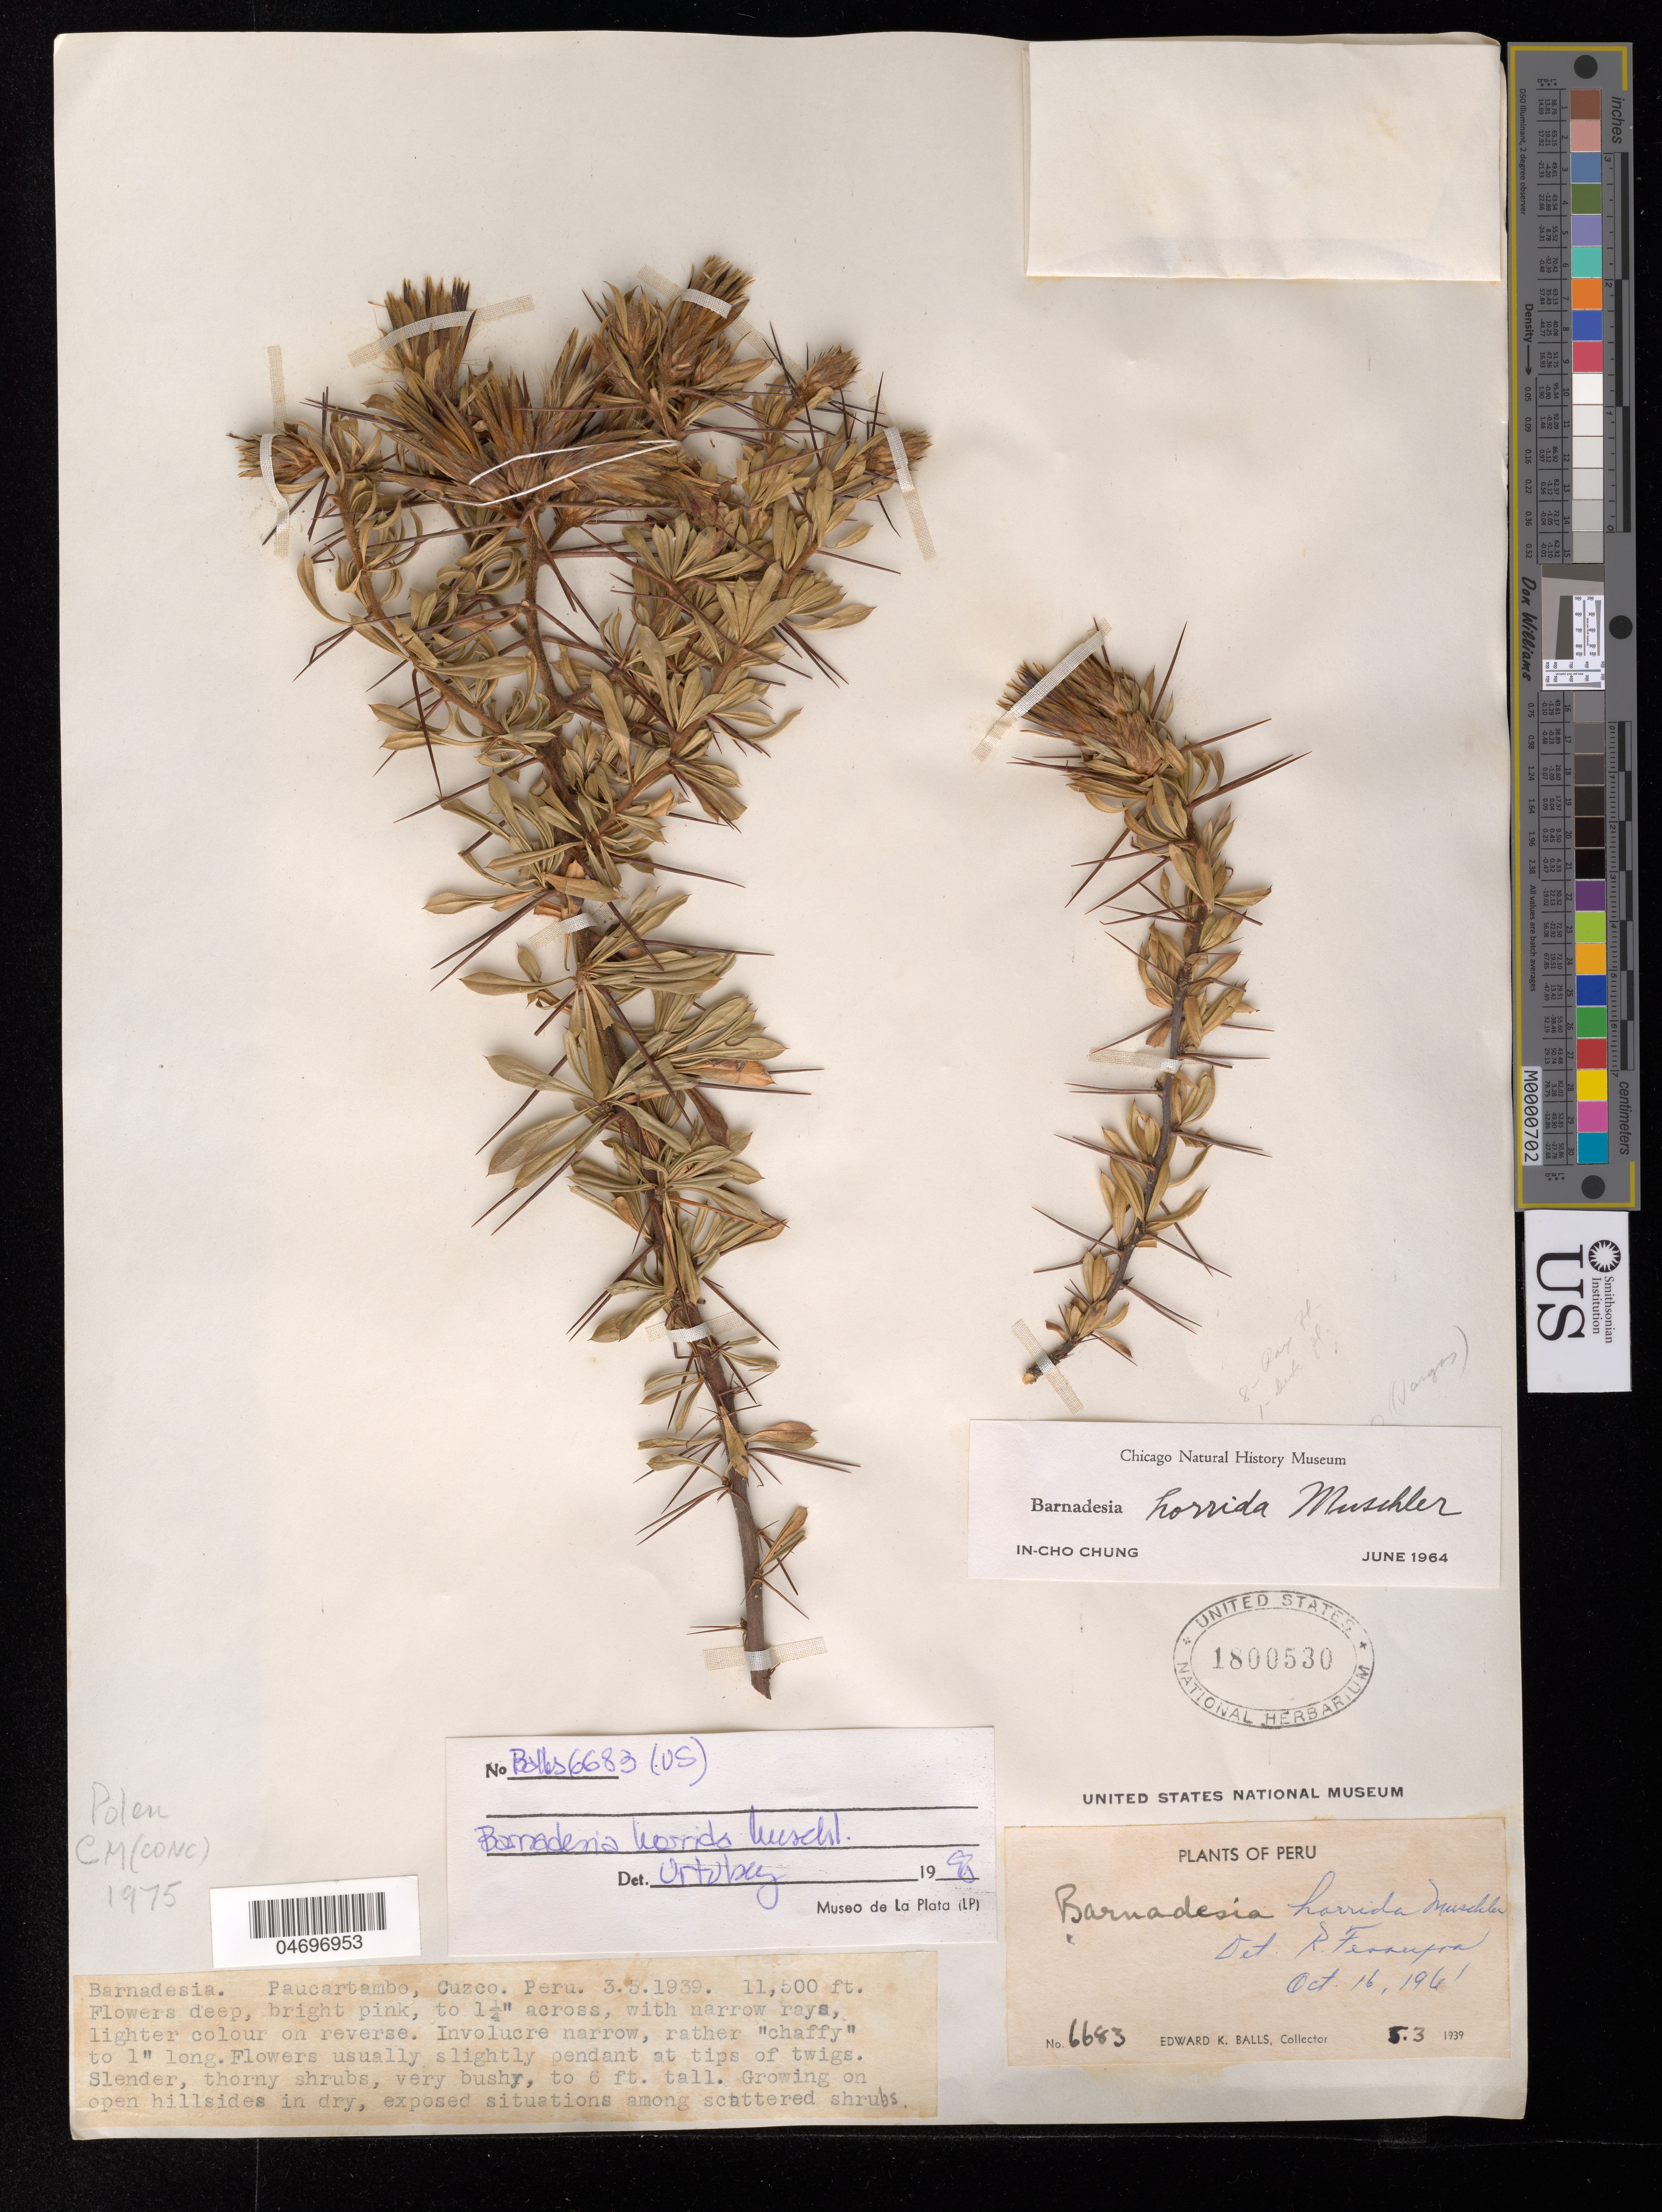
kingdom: Plantae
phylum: Tracheophyta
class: Magnoliopsida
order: Asterales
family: Asteraceae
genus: Barnadesia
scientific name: Barnadesia horrida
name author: Muschl.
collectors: E. K. Balls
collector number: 6683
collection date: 1939-05-05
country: Peru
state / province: Cusco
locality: Accanaco, Paucartambo. Cuzco.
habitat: Growing on open hillsides in dry, exposed situations among scattered shrubs.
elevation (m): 3962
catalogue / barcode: US 1800530